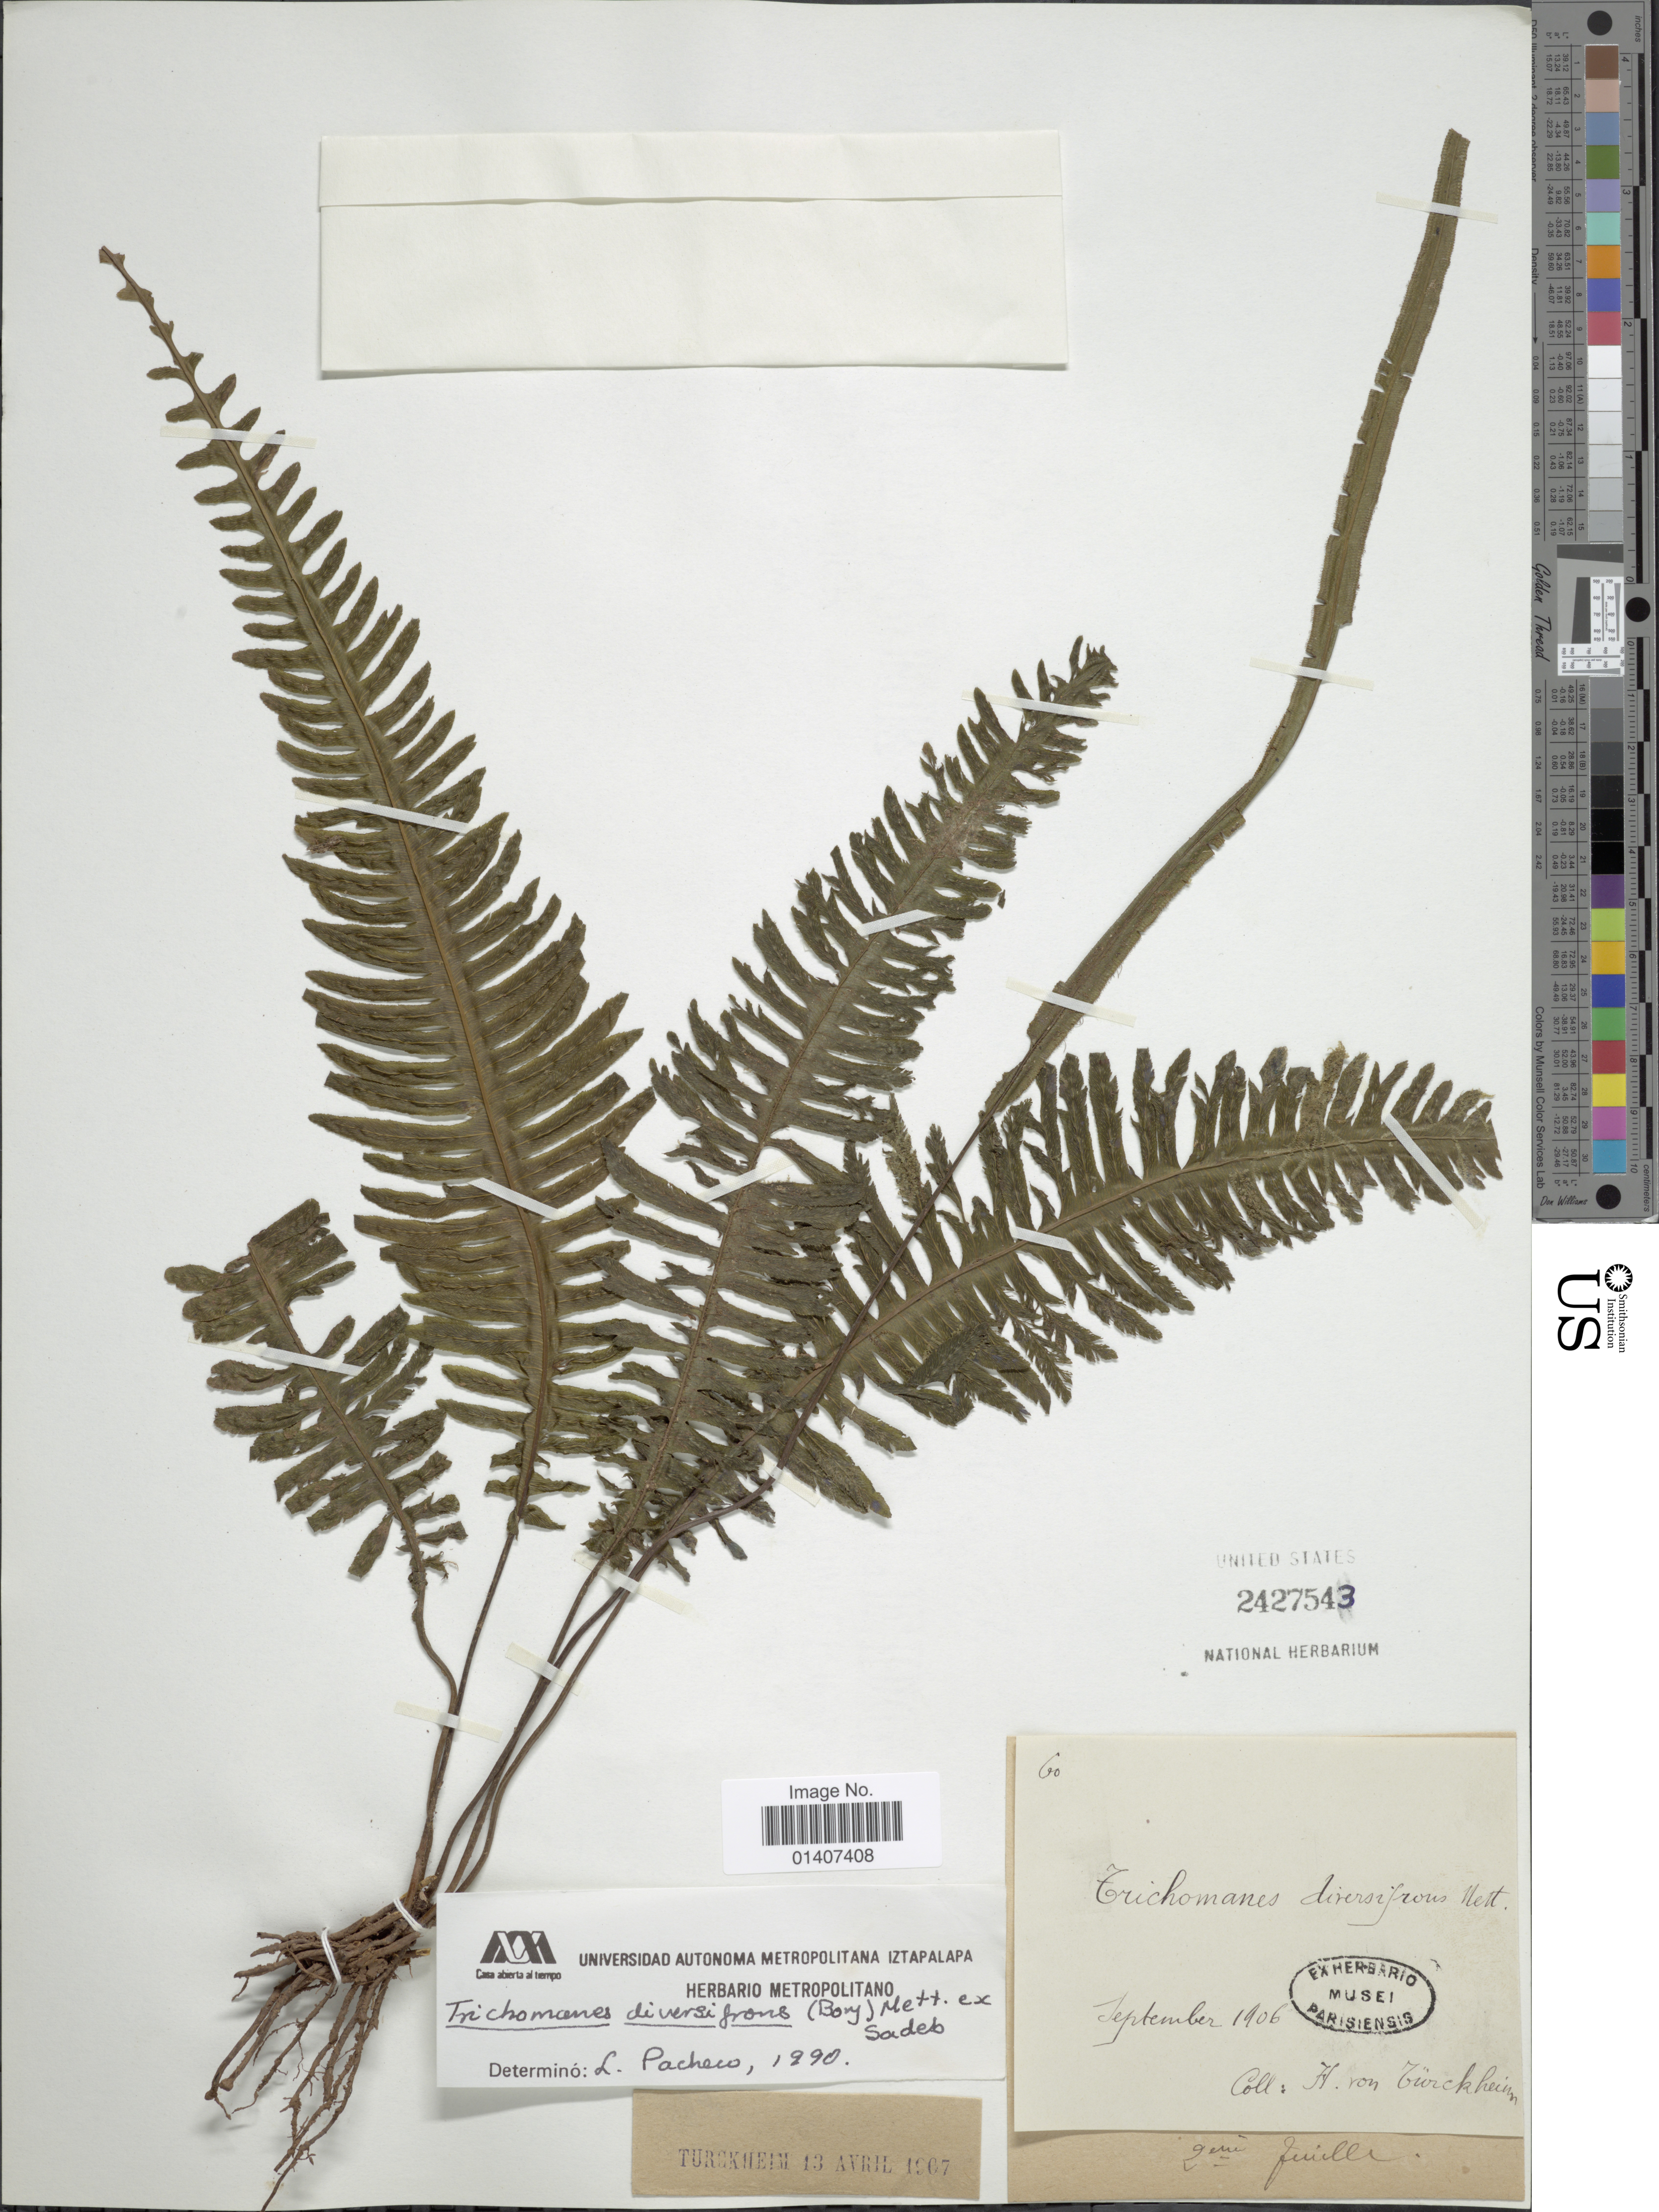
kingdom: Plantae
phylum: Tracheophyta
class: Polypodiopsida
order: Hymenophyllales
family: Hymenophyllaceae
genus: Trichomanes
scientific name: Trichomanes diversifrons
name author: (Bory) Mett. ex Sadeb.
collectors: H. von Türckheim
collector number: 60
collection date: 1906-09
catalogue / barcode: US 2427543